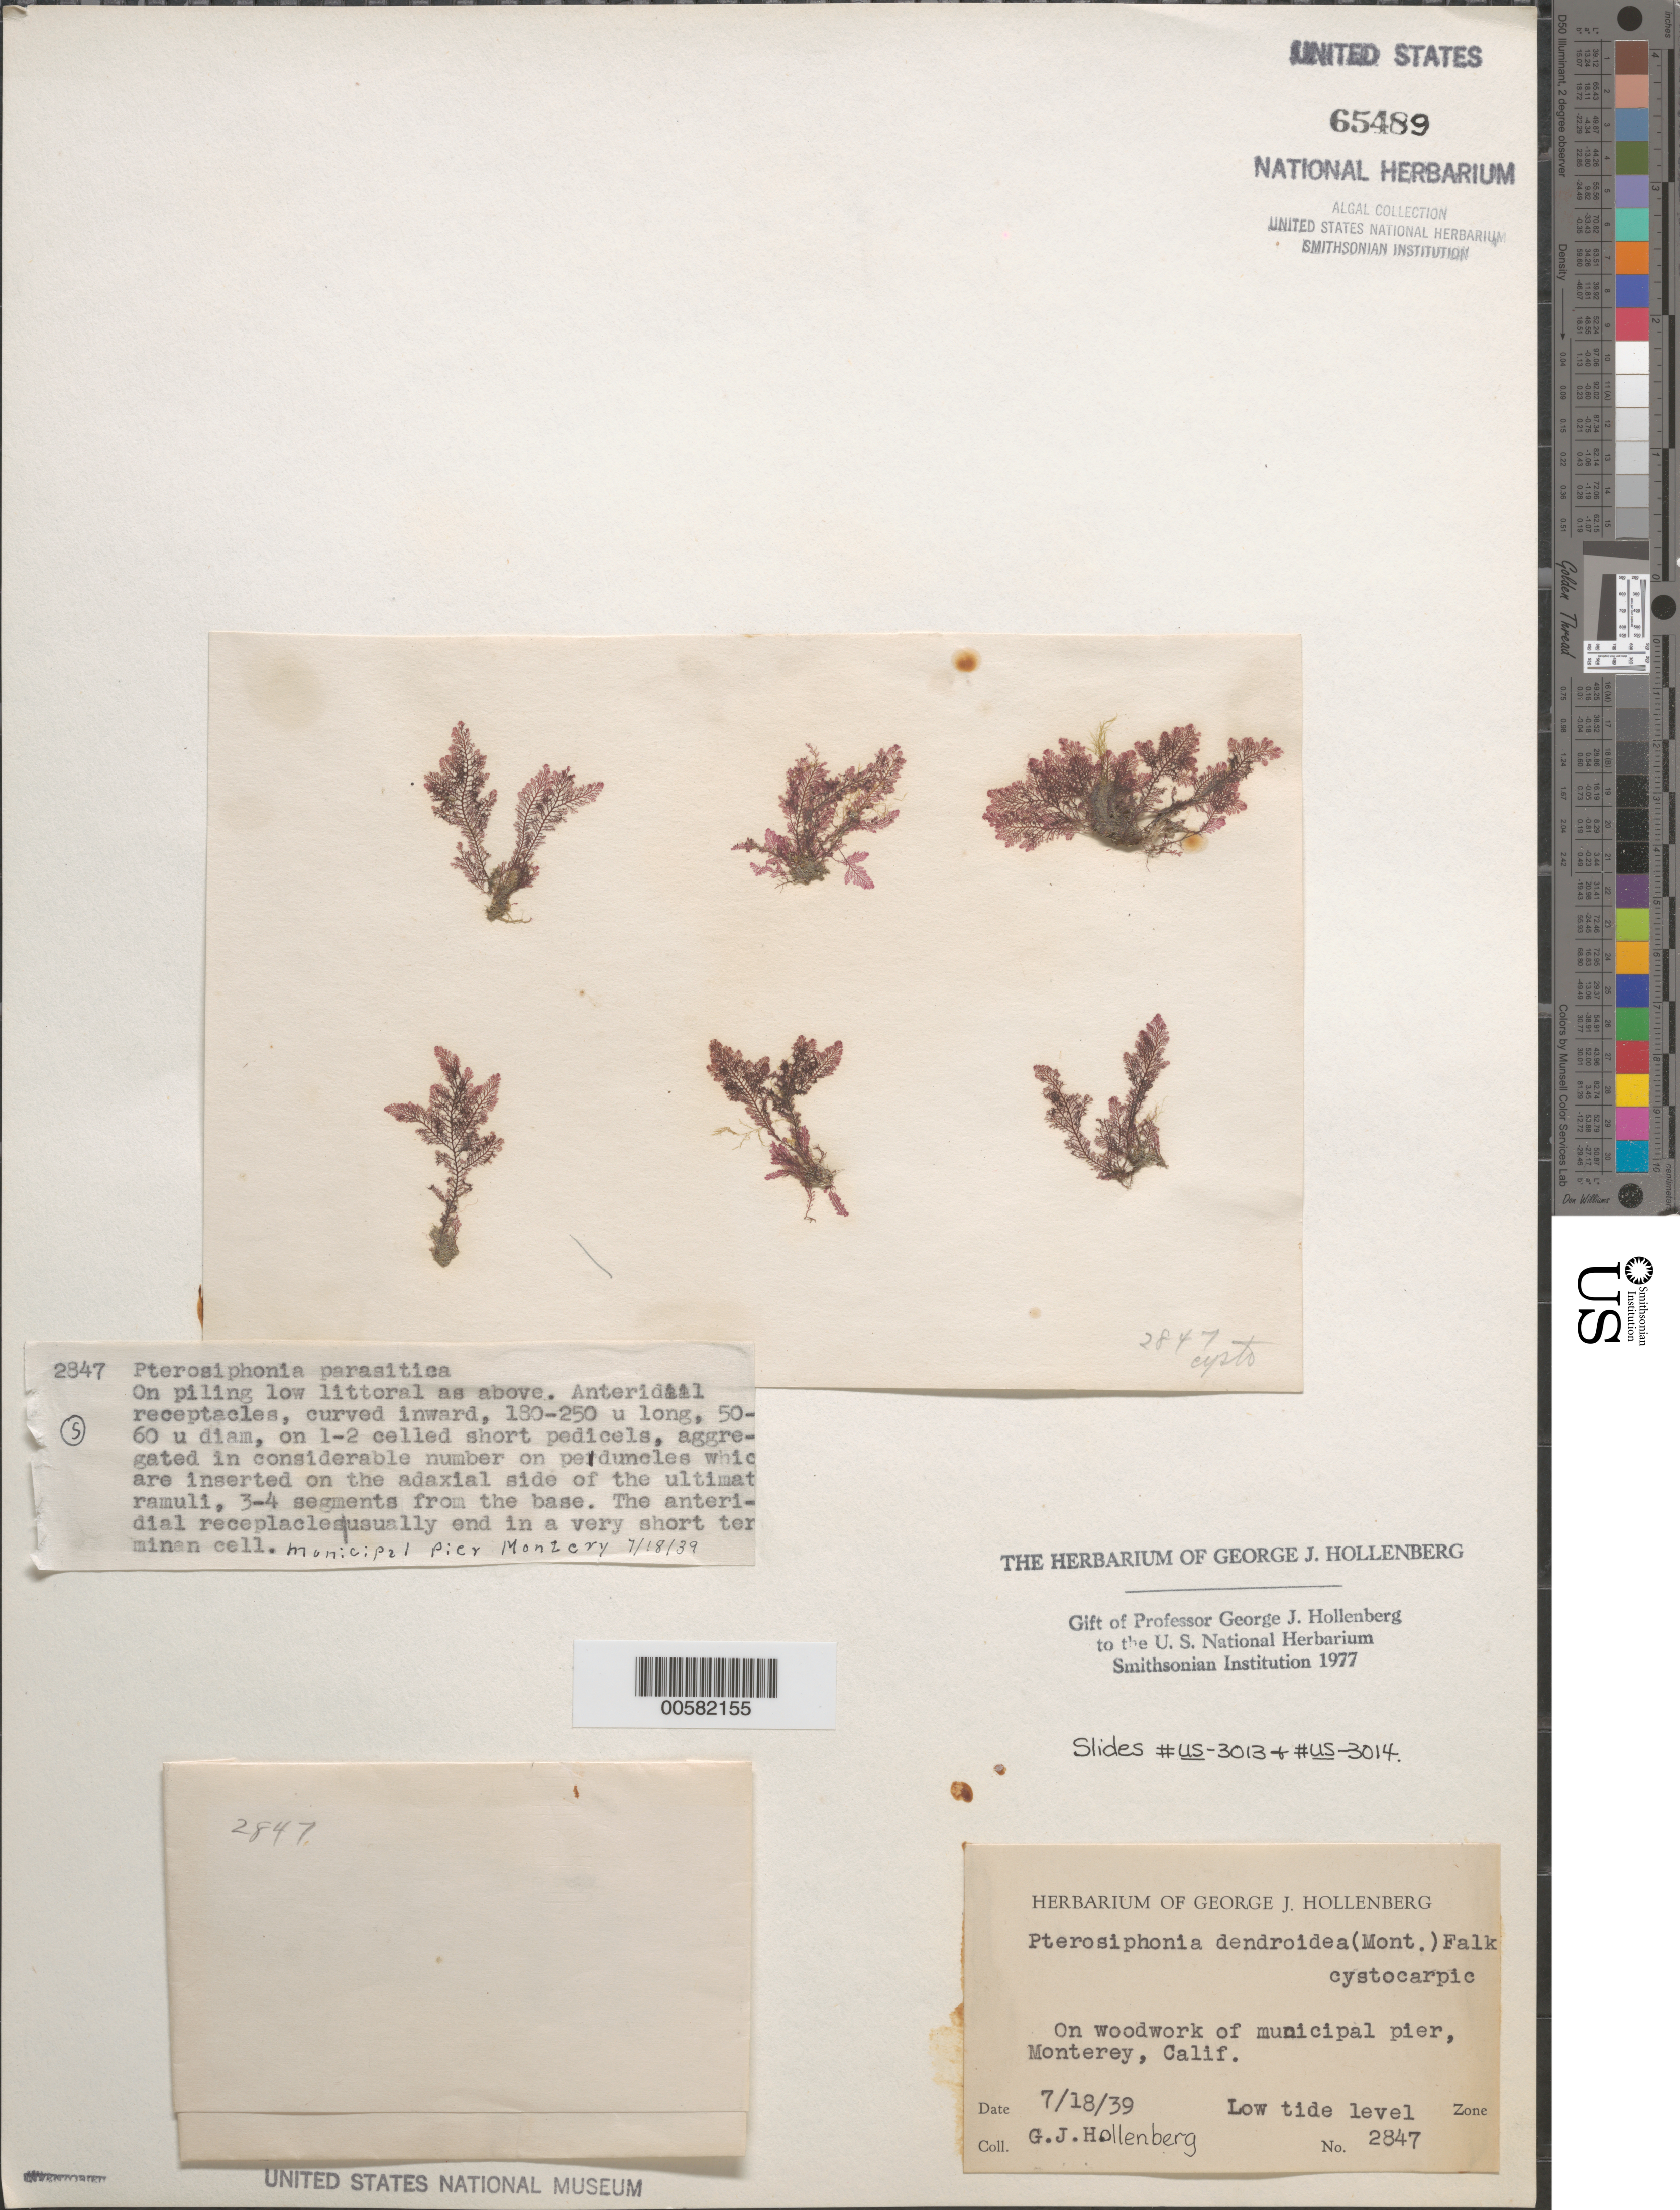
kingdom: Plantae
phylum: Rhodophyta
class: Florideophyceae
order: Ceramiales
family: Rhodomelaceae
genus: Symphyocladiella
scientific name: Symphyocladiella dendroidea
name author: (Montagne) Bustamante et al.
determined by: Algae name updating Project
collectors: G. Hollenberg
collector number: GJH 2847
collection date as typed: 18 Jul 1939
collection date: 1939-07-18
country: United States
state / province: California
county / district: Monterey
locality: Monterey, Municipal Wharf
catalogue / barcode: US 65489